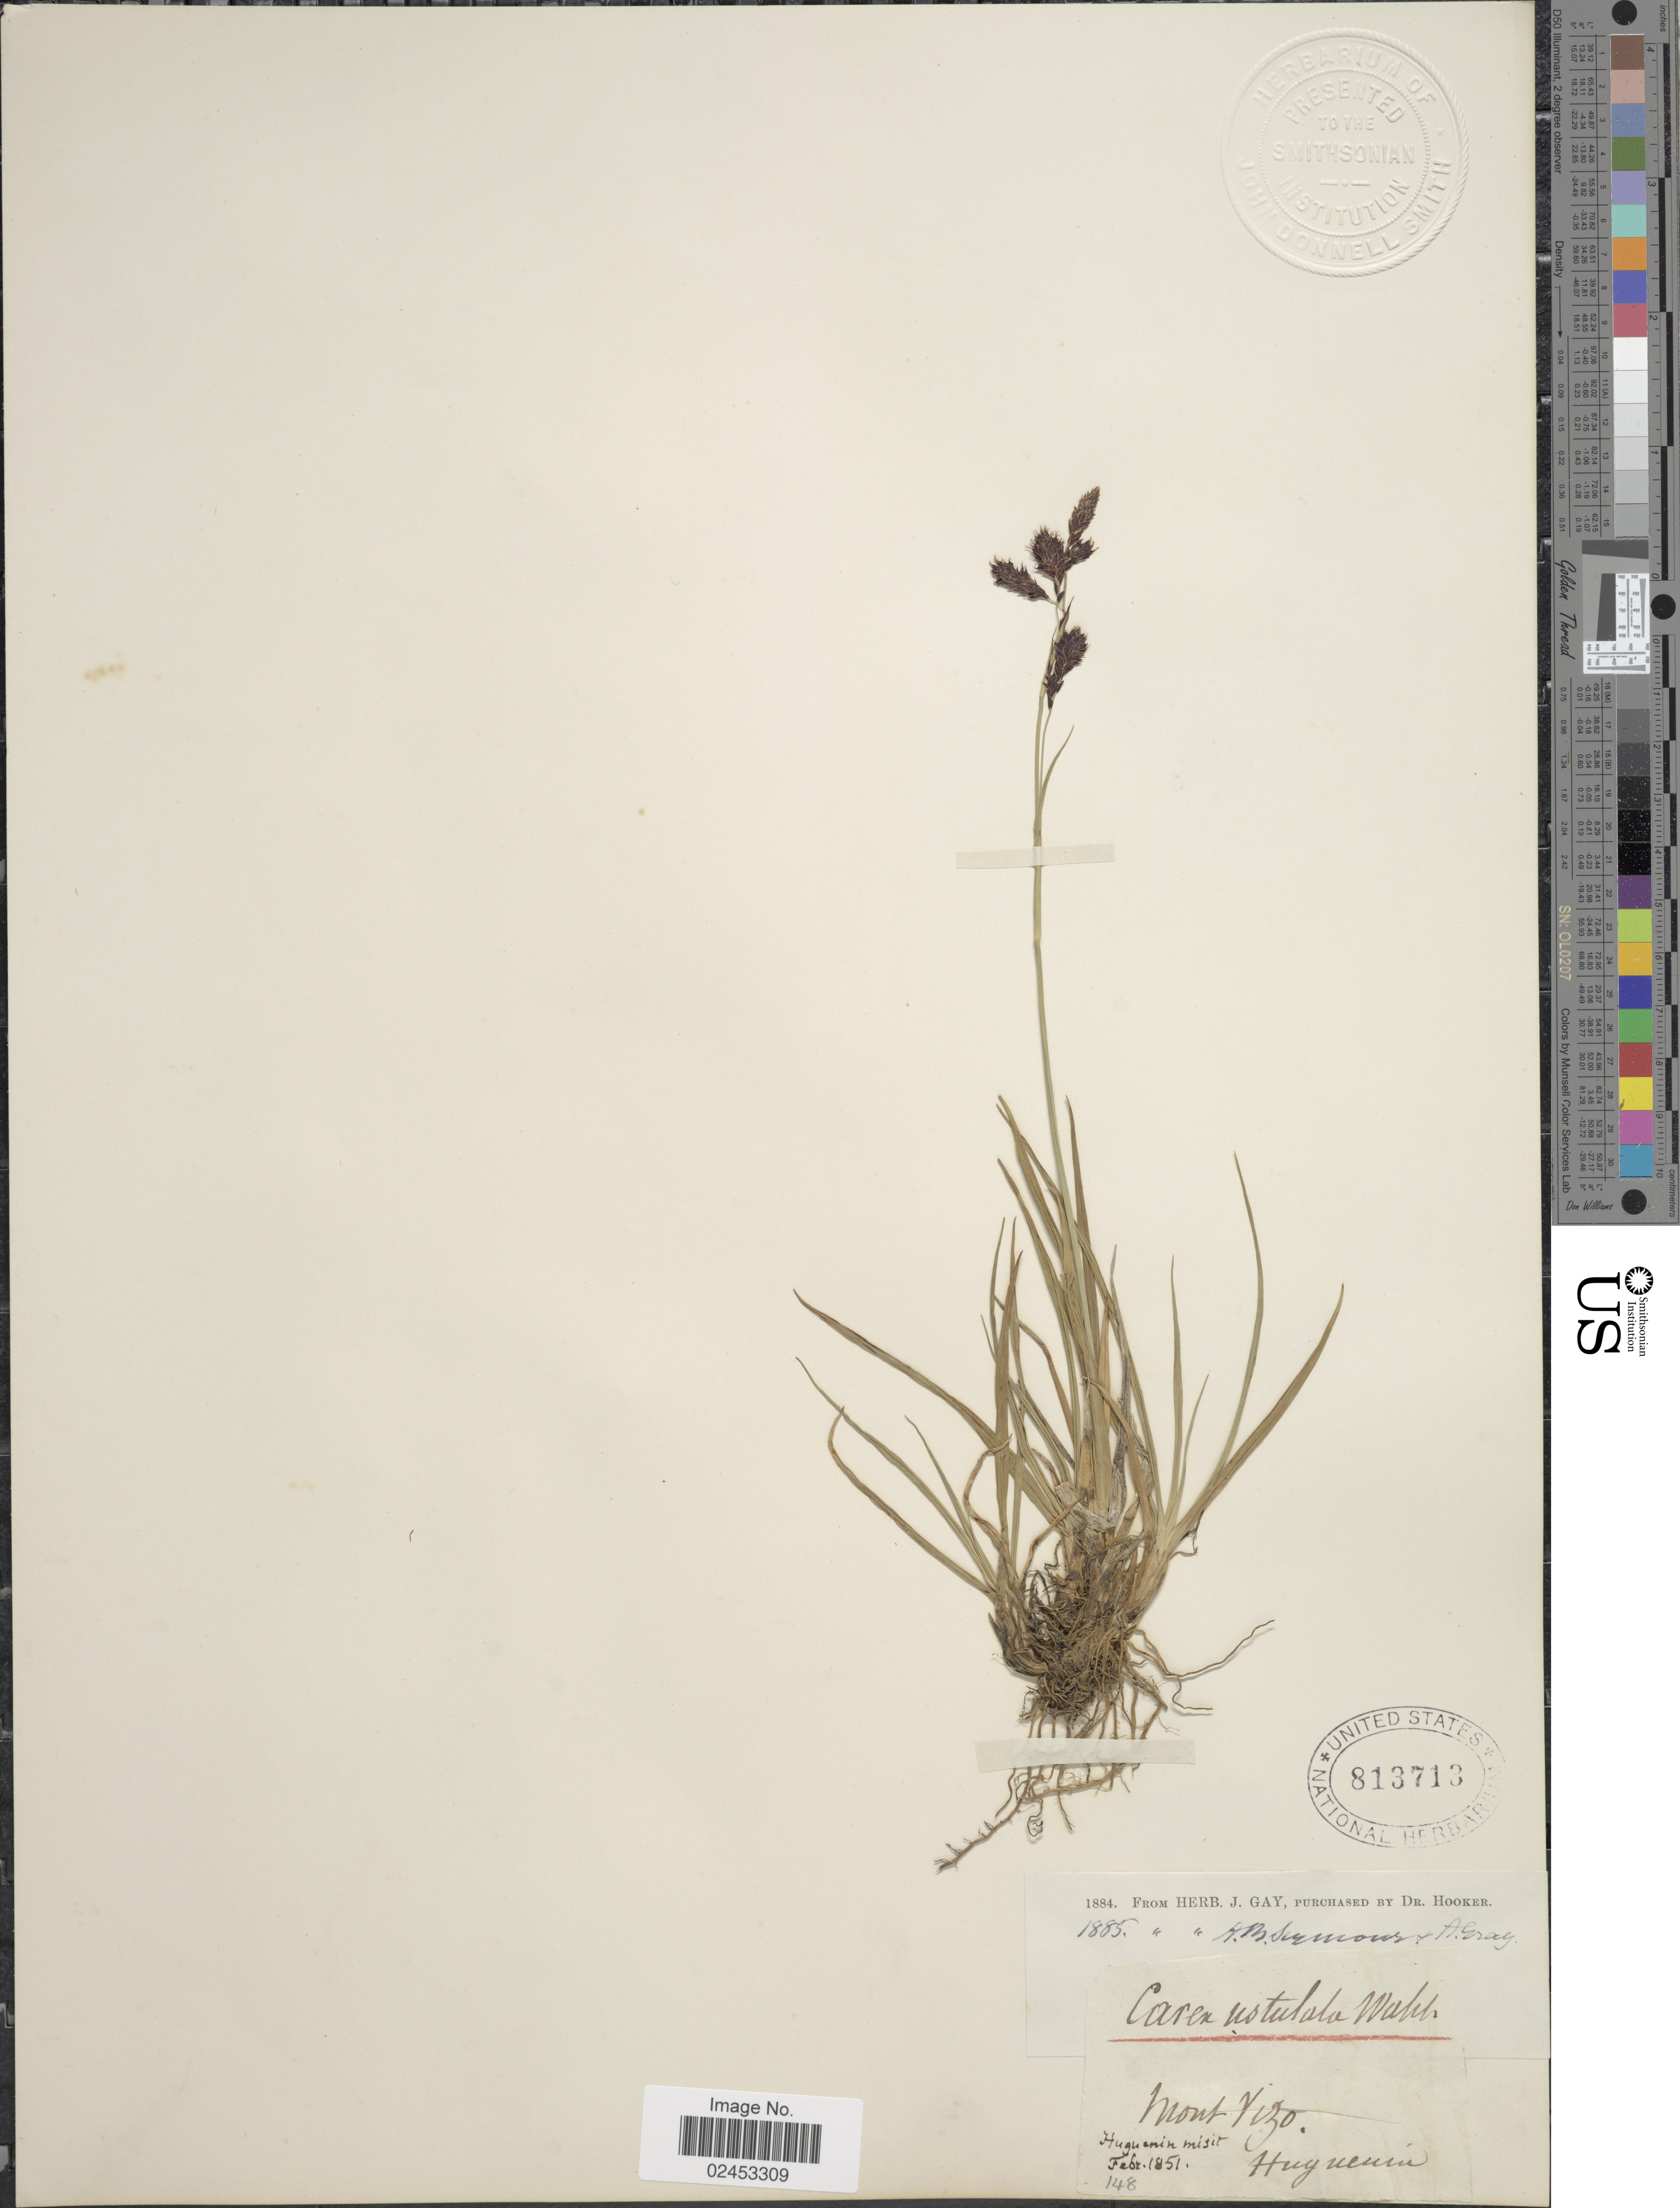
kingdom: Plantae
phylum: Tracheophyta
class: Liliopsida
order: Poales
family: Cyperaceae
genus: Carex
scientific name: Carex atrofusca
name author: Schkuhr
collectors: Huguenin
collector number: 148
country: Italy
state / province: Piedmont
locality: Mont Vizo.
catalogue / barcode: US 813713